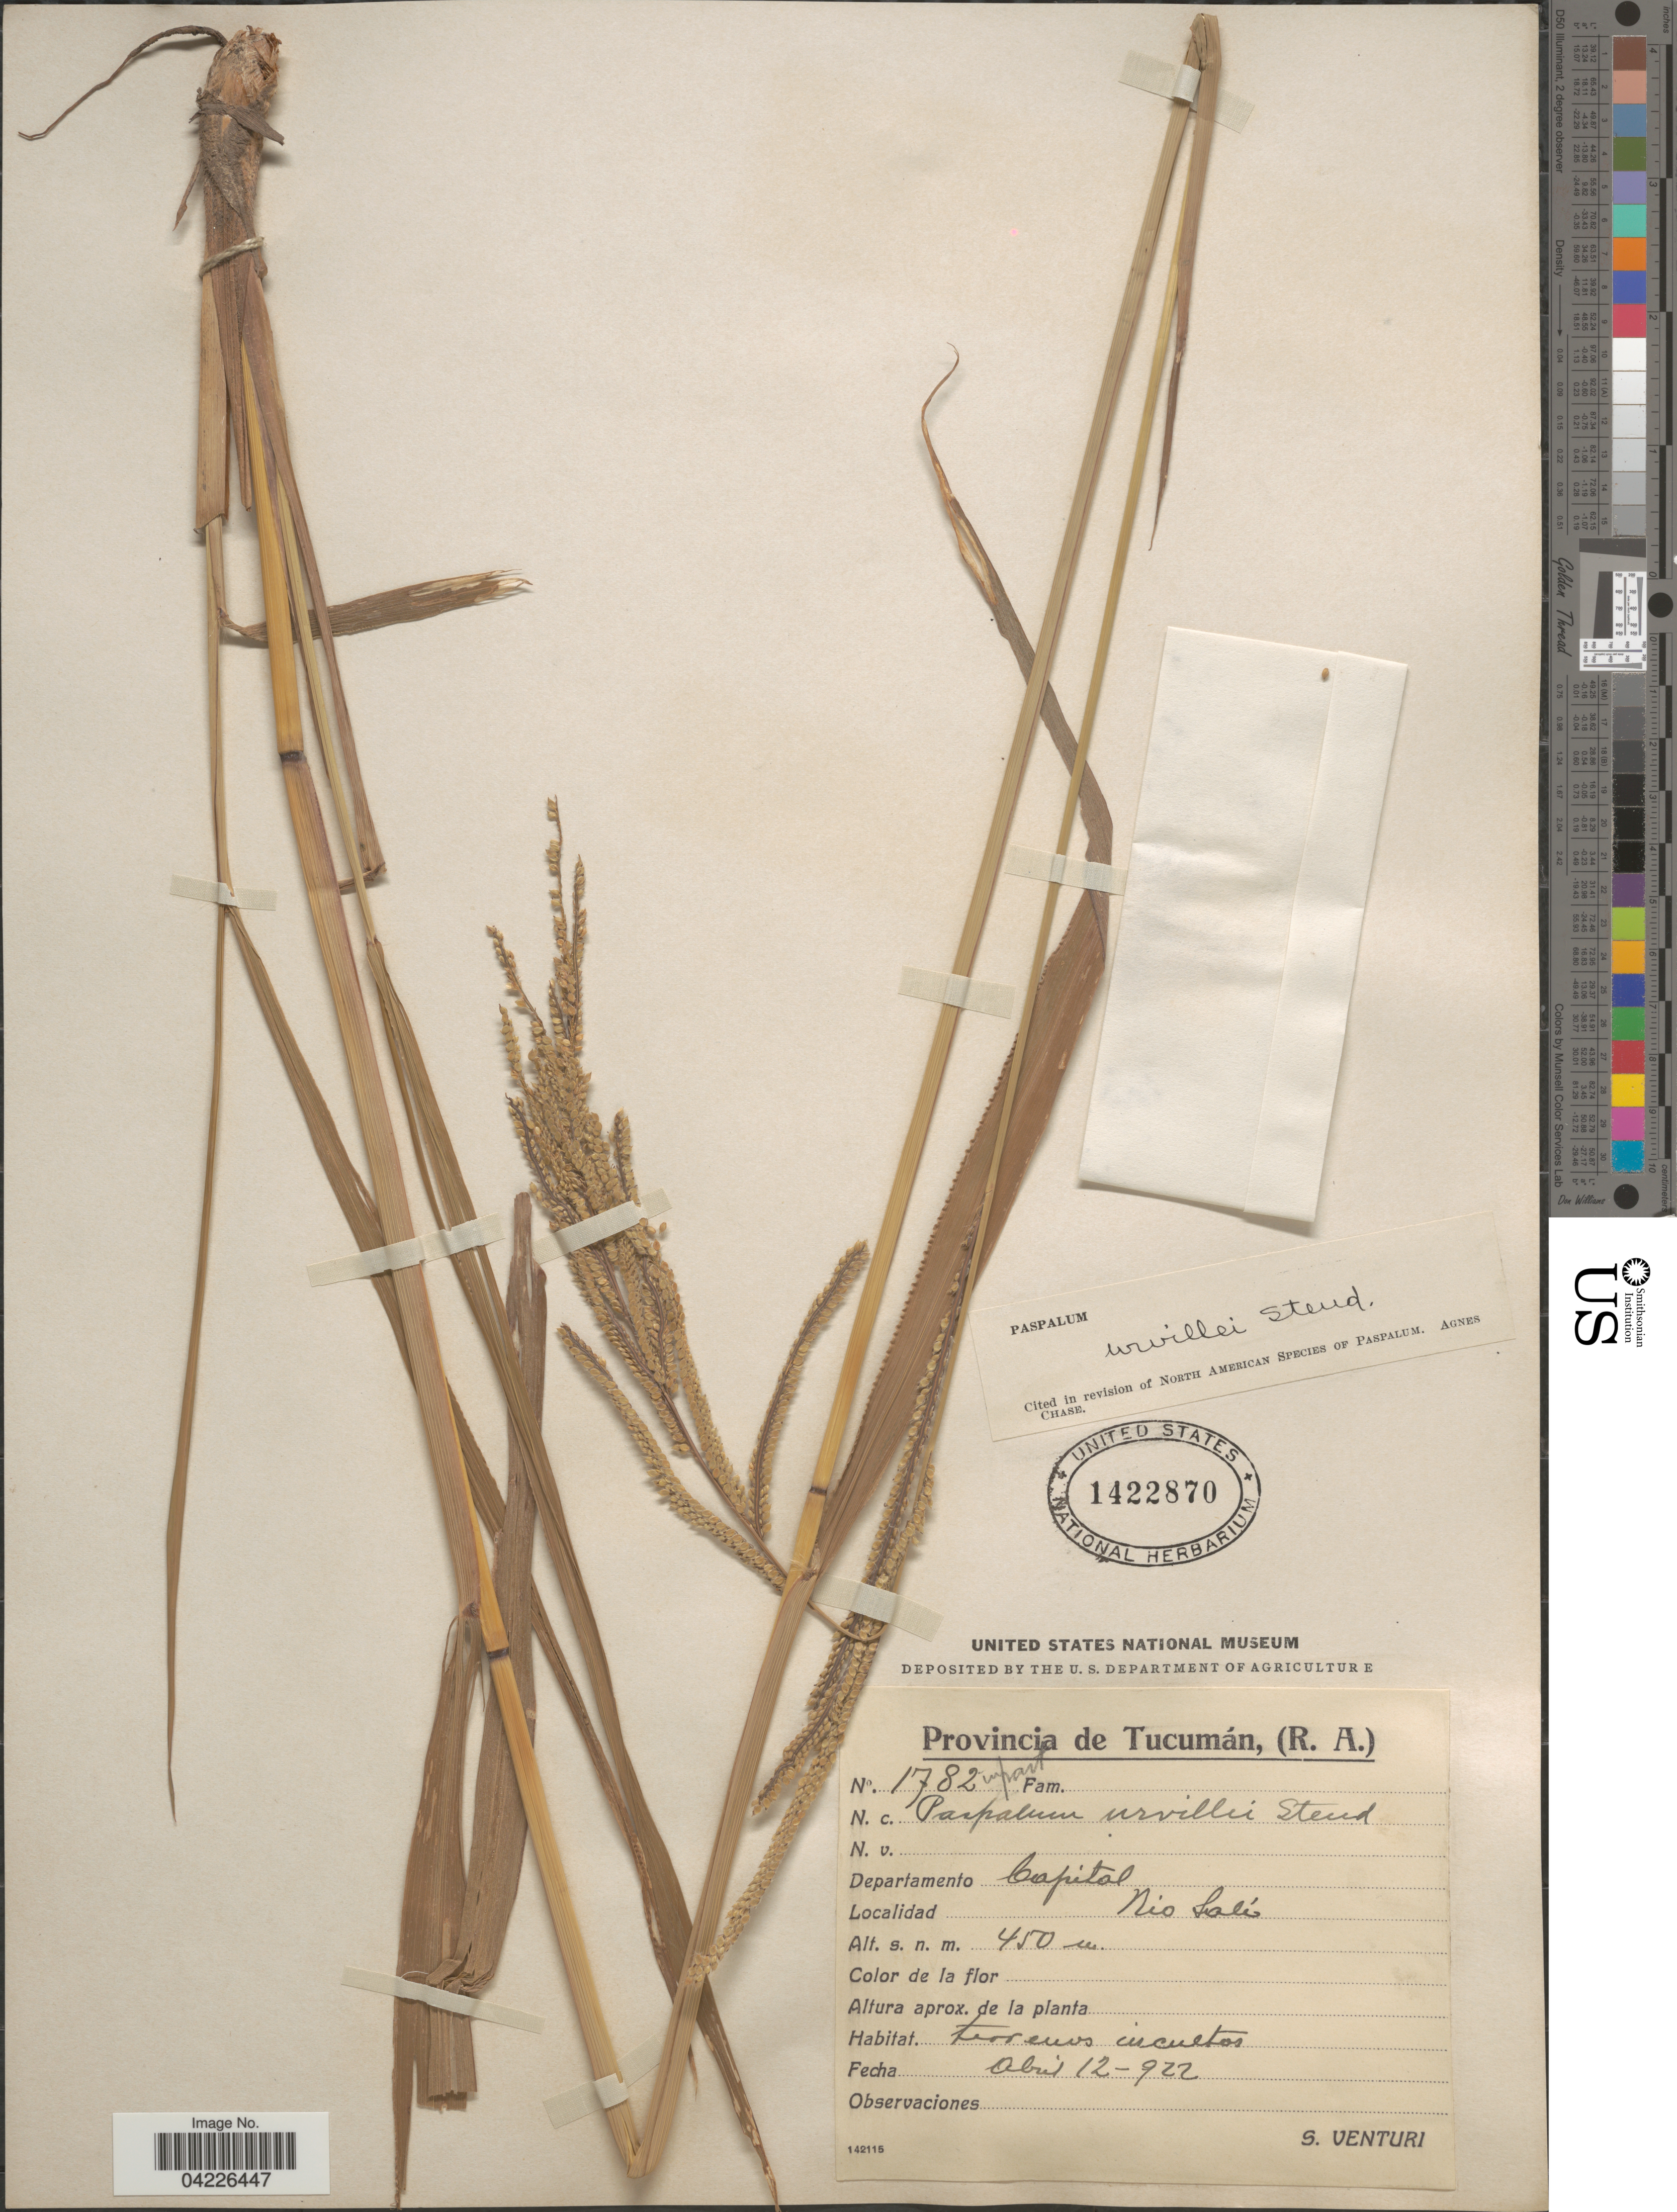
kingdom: Plantae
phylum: Tracheophyta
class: Liliopsida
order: Poales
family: Poaceae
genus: Paspalum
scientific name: Paspalum urvillei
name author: Steud.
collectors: S. Venturi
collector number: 1782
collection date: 1922-04-12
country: Argentina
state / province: Tucuman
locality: Departamento Capital. Rio Salí.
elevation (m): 450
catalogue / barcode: US 1422870